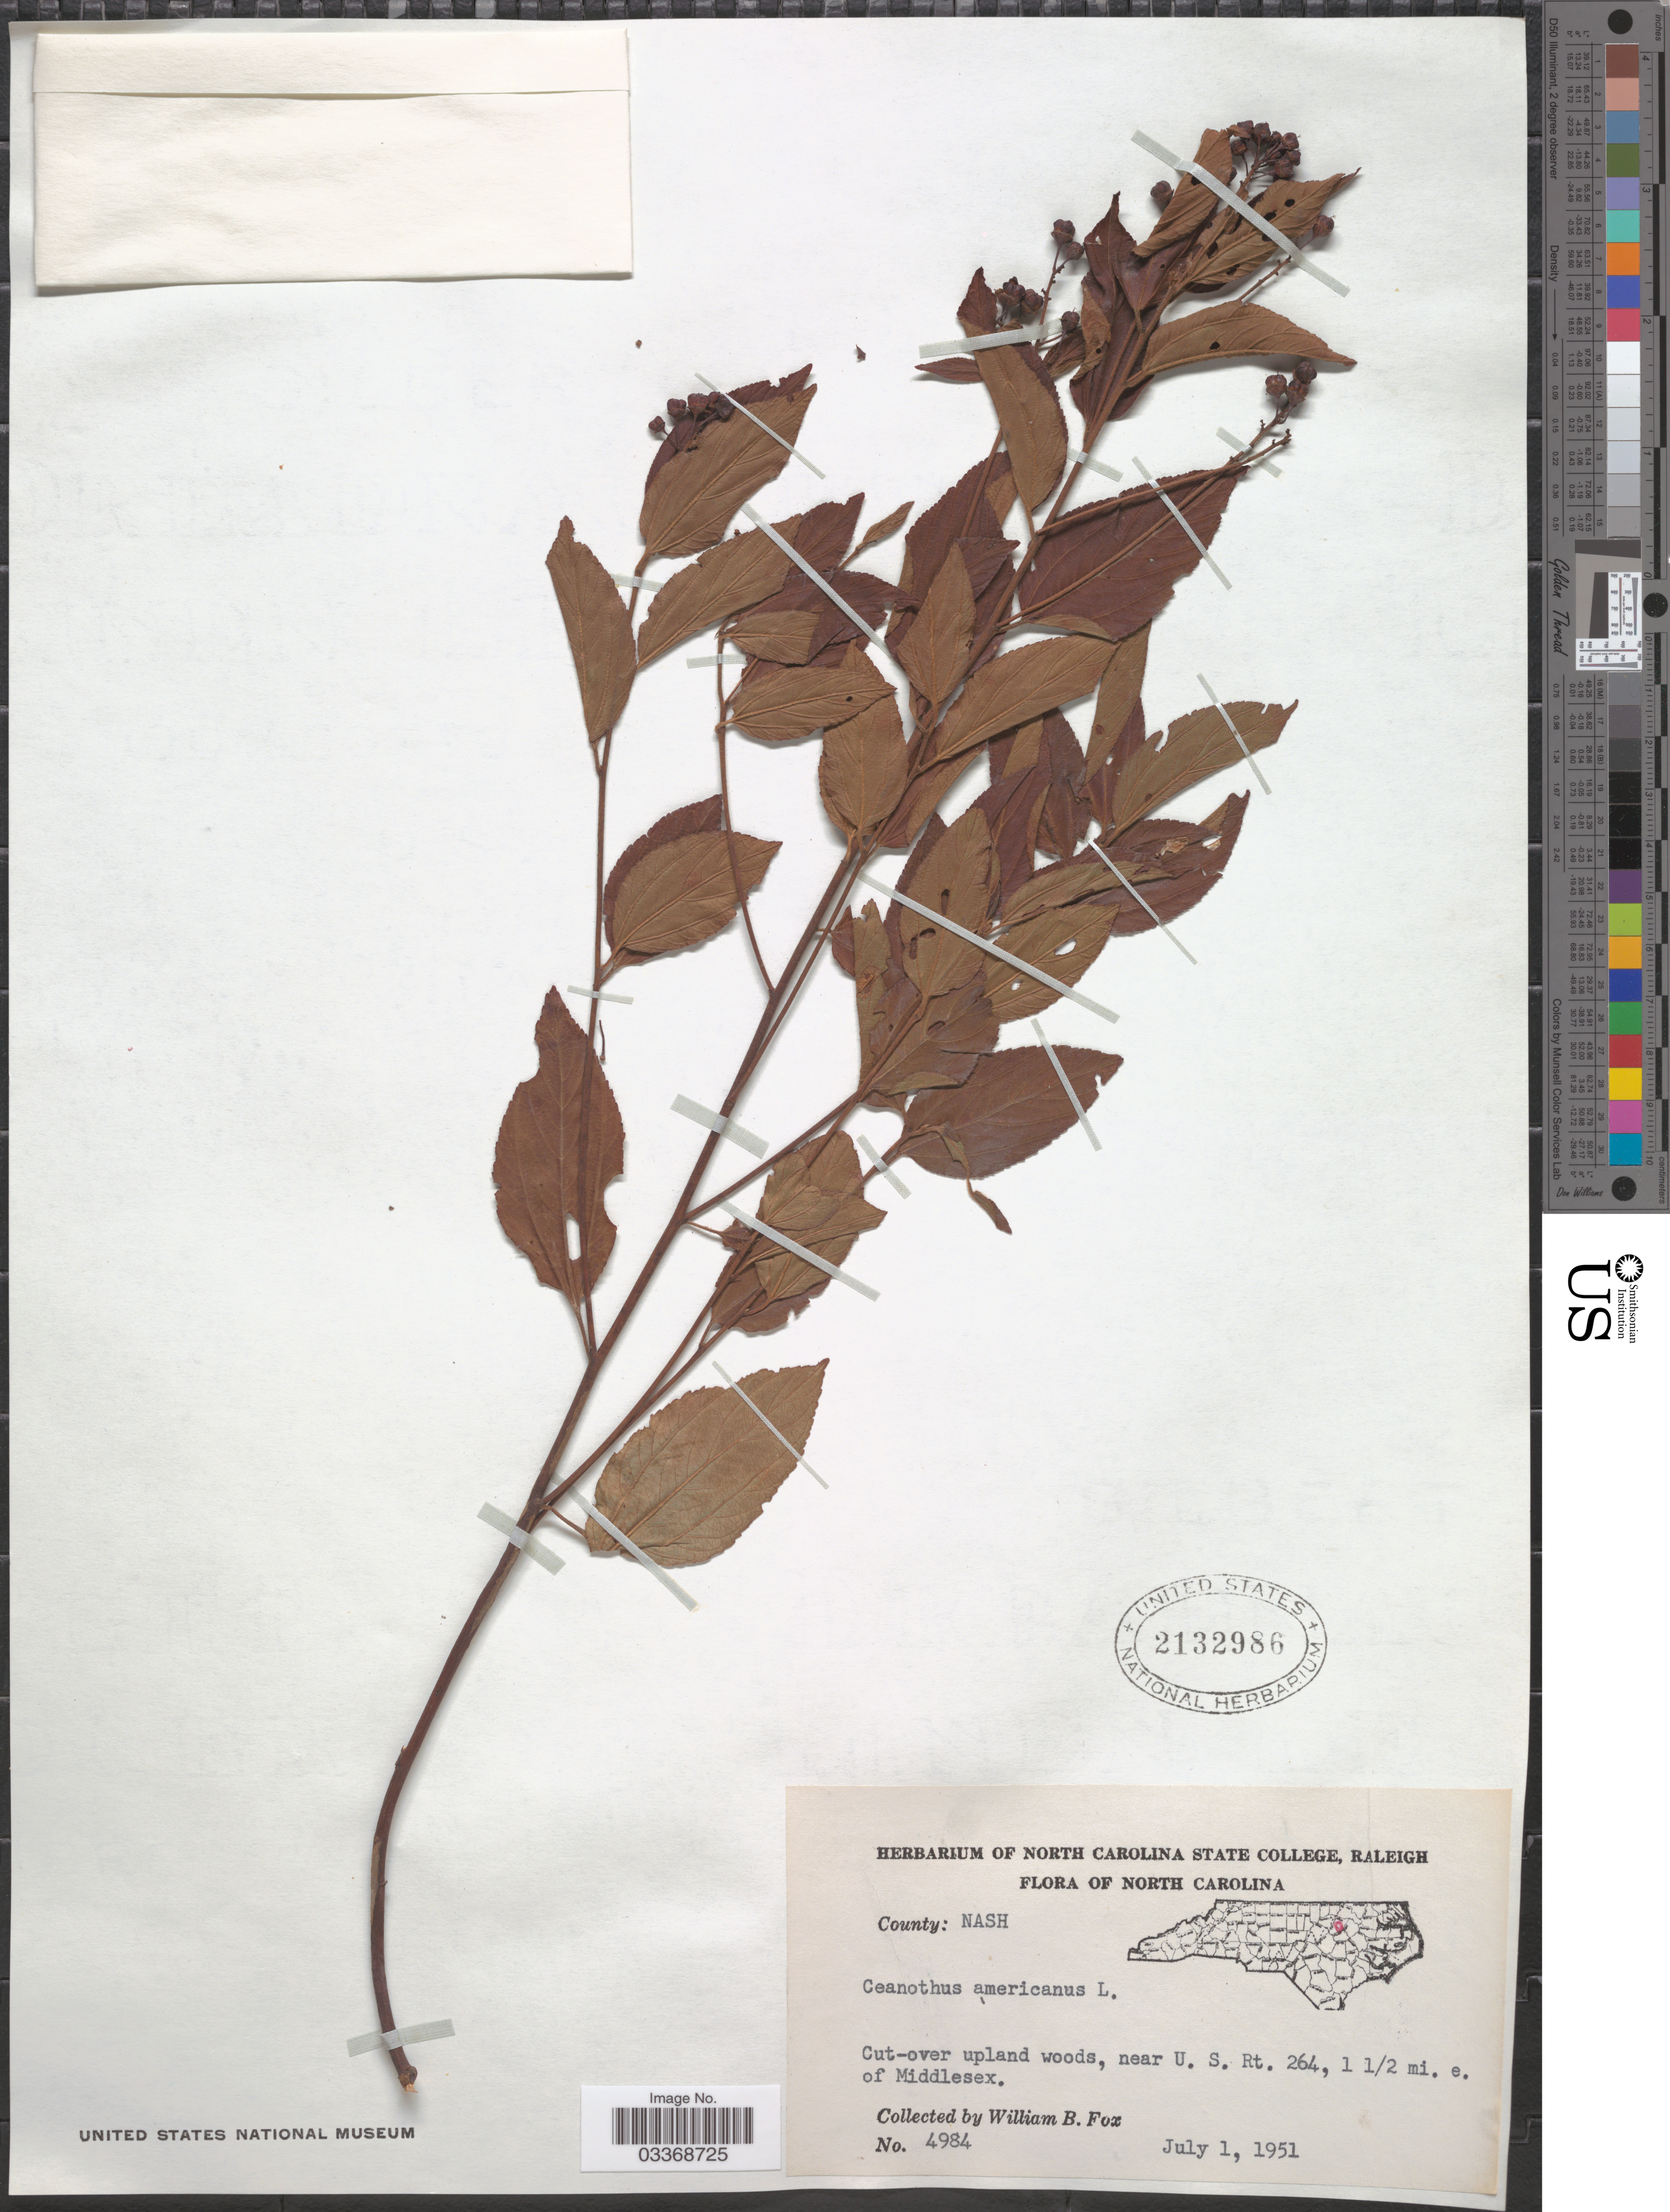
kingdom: Plantae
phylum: Tracheophyta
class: Magnoliopsida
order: Rosales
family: Rhamnaceae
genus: Ceanothus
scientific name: Ceanothus americanus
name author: L.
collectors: W. B. Fox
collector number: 4984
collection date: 1951-07-01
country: United States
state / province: North Carolina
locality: Near U. S. Rt. 264, 1 1/2 mi. e. of Middlesex. County: Nash.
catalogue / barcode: US 2132986